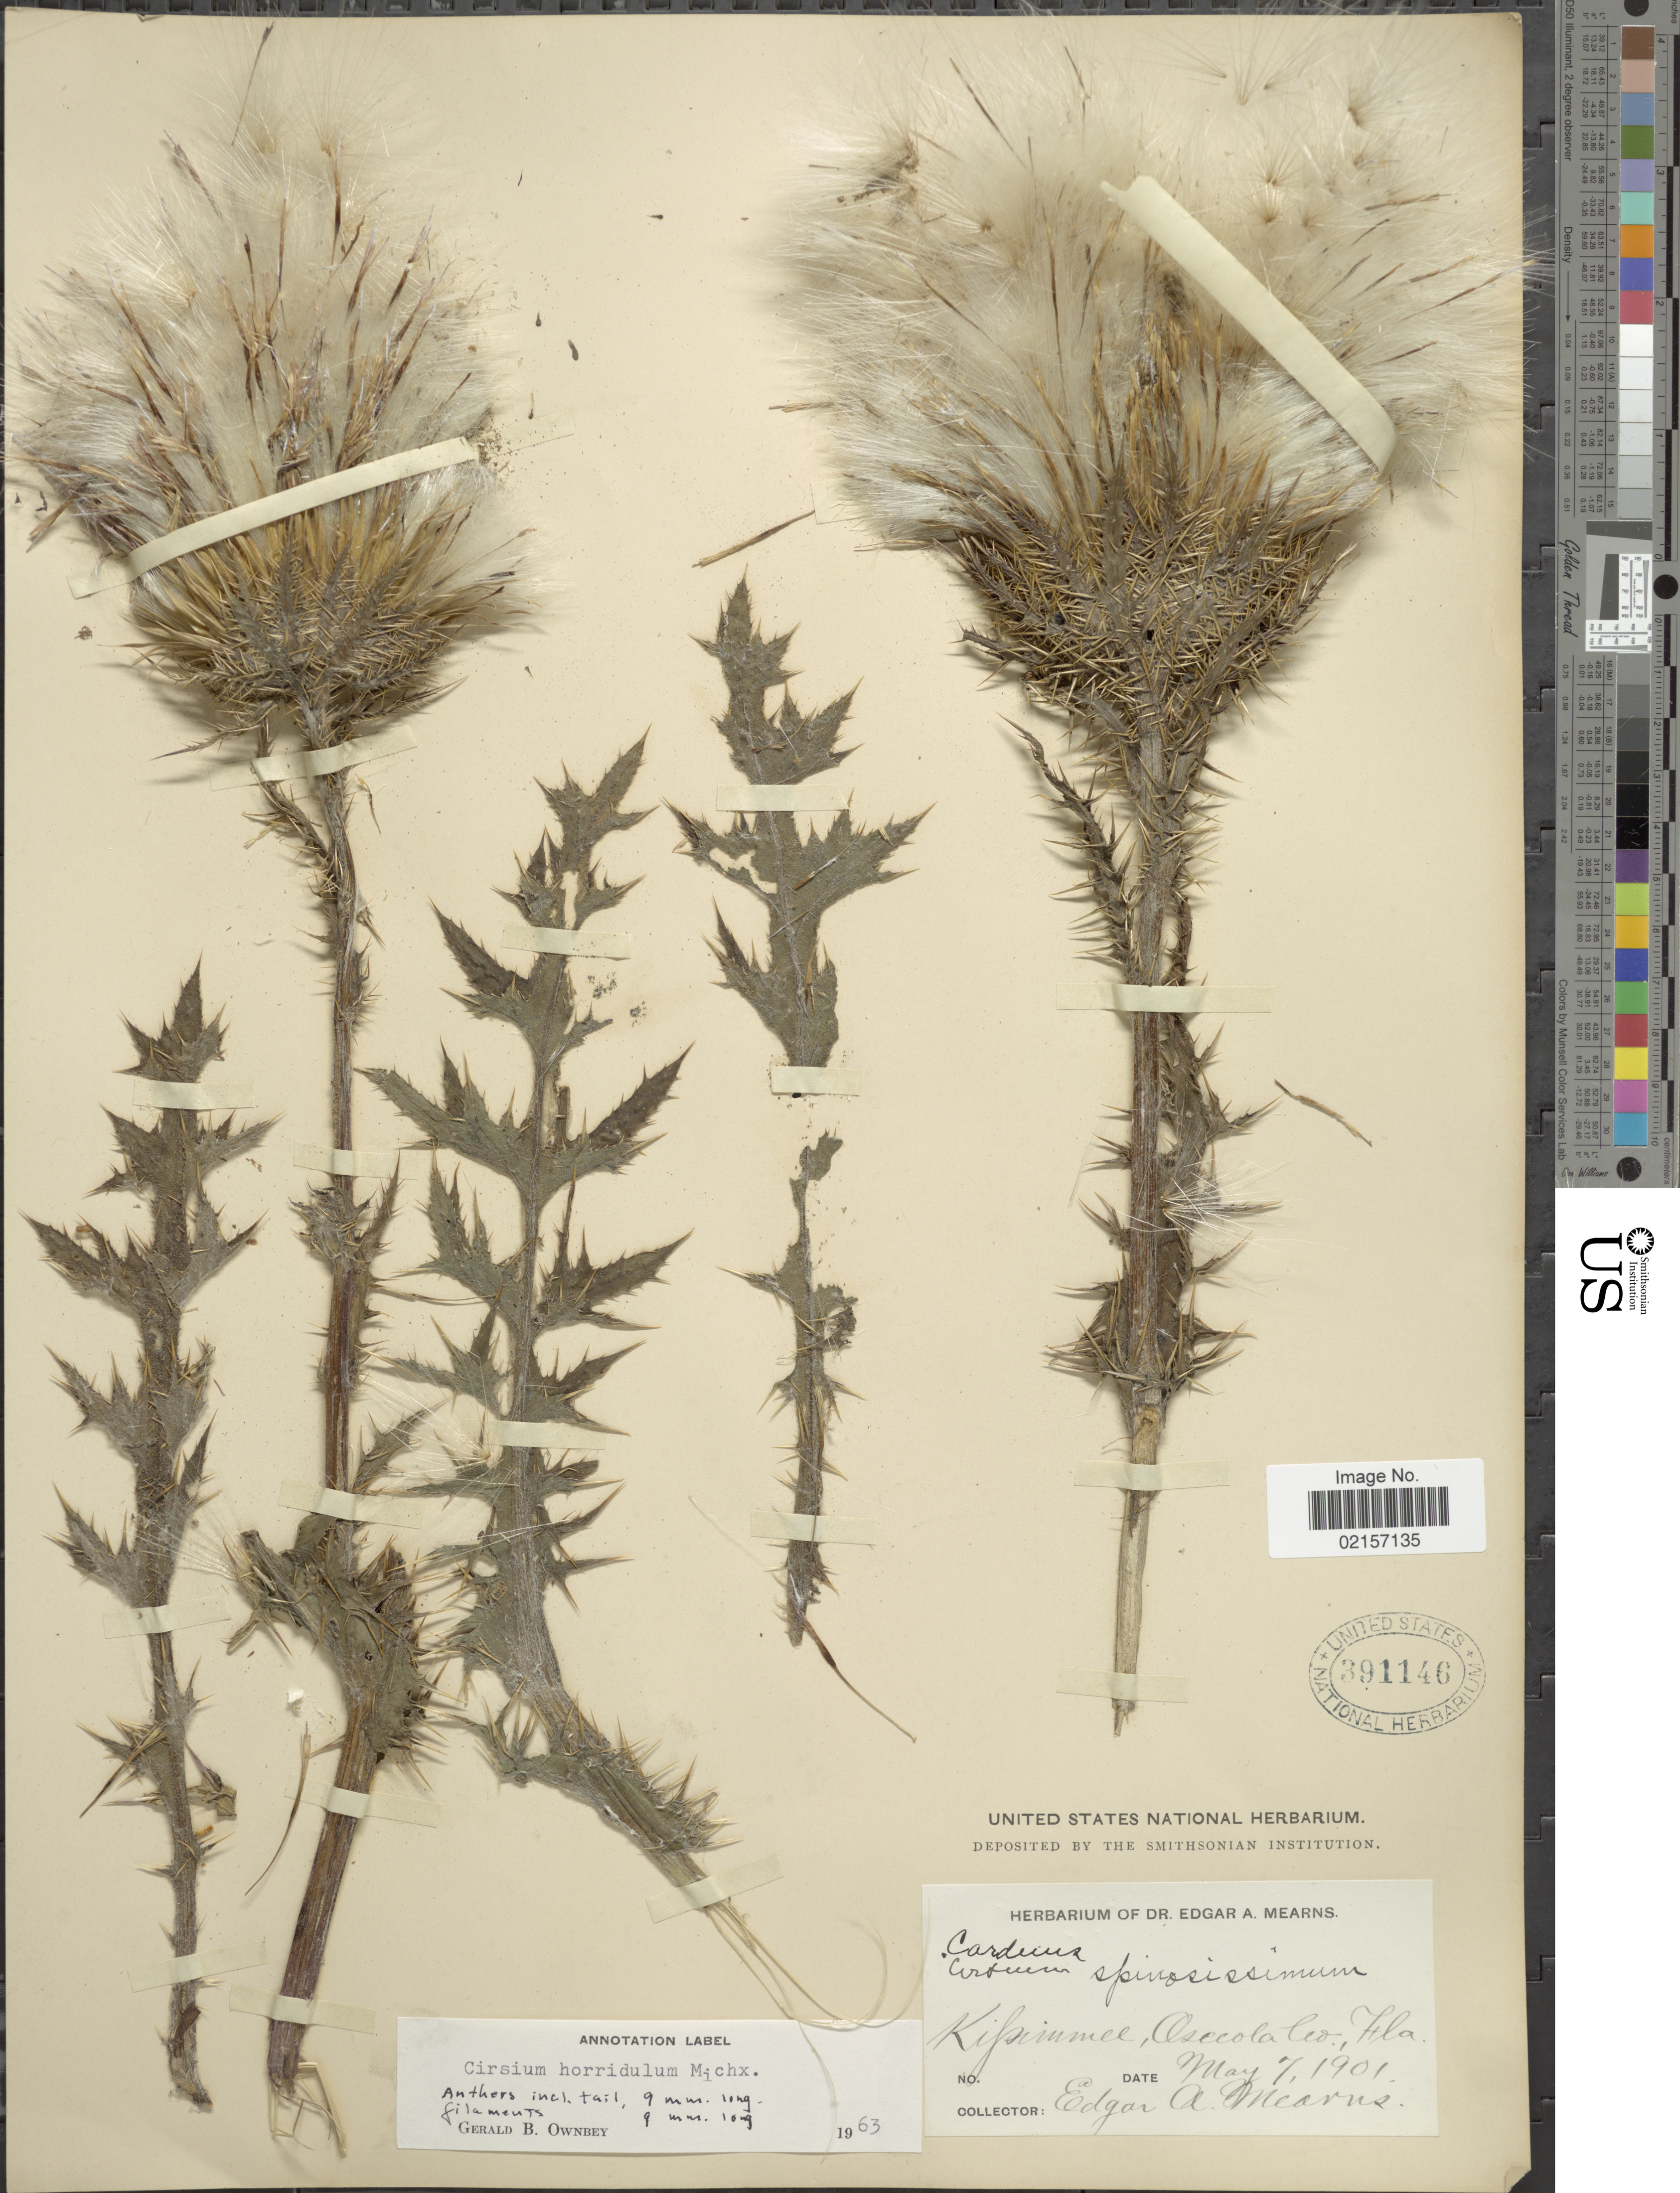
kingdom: Plantae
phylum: Tracheophyta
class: Magnoliopsida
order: Asterales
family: Asteraceae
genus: Cirsium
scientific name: Cirsium horridulum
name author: Michx.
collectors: E. A. Mearns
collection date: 1901-05-07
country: United States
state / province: Florida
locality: Kipimmel, Oseola Co.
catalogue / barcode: US 391146